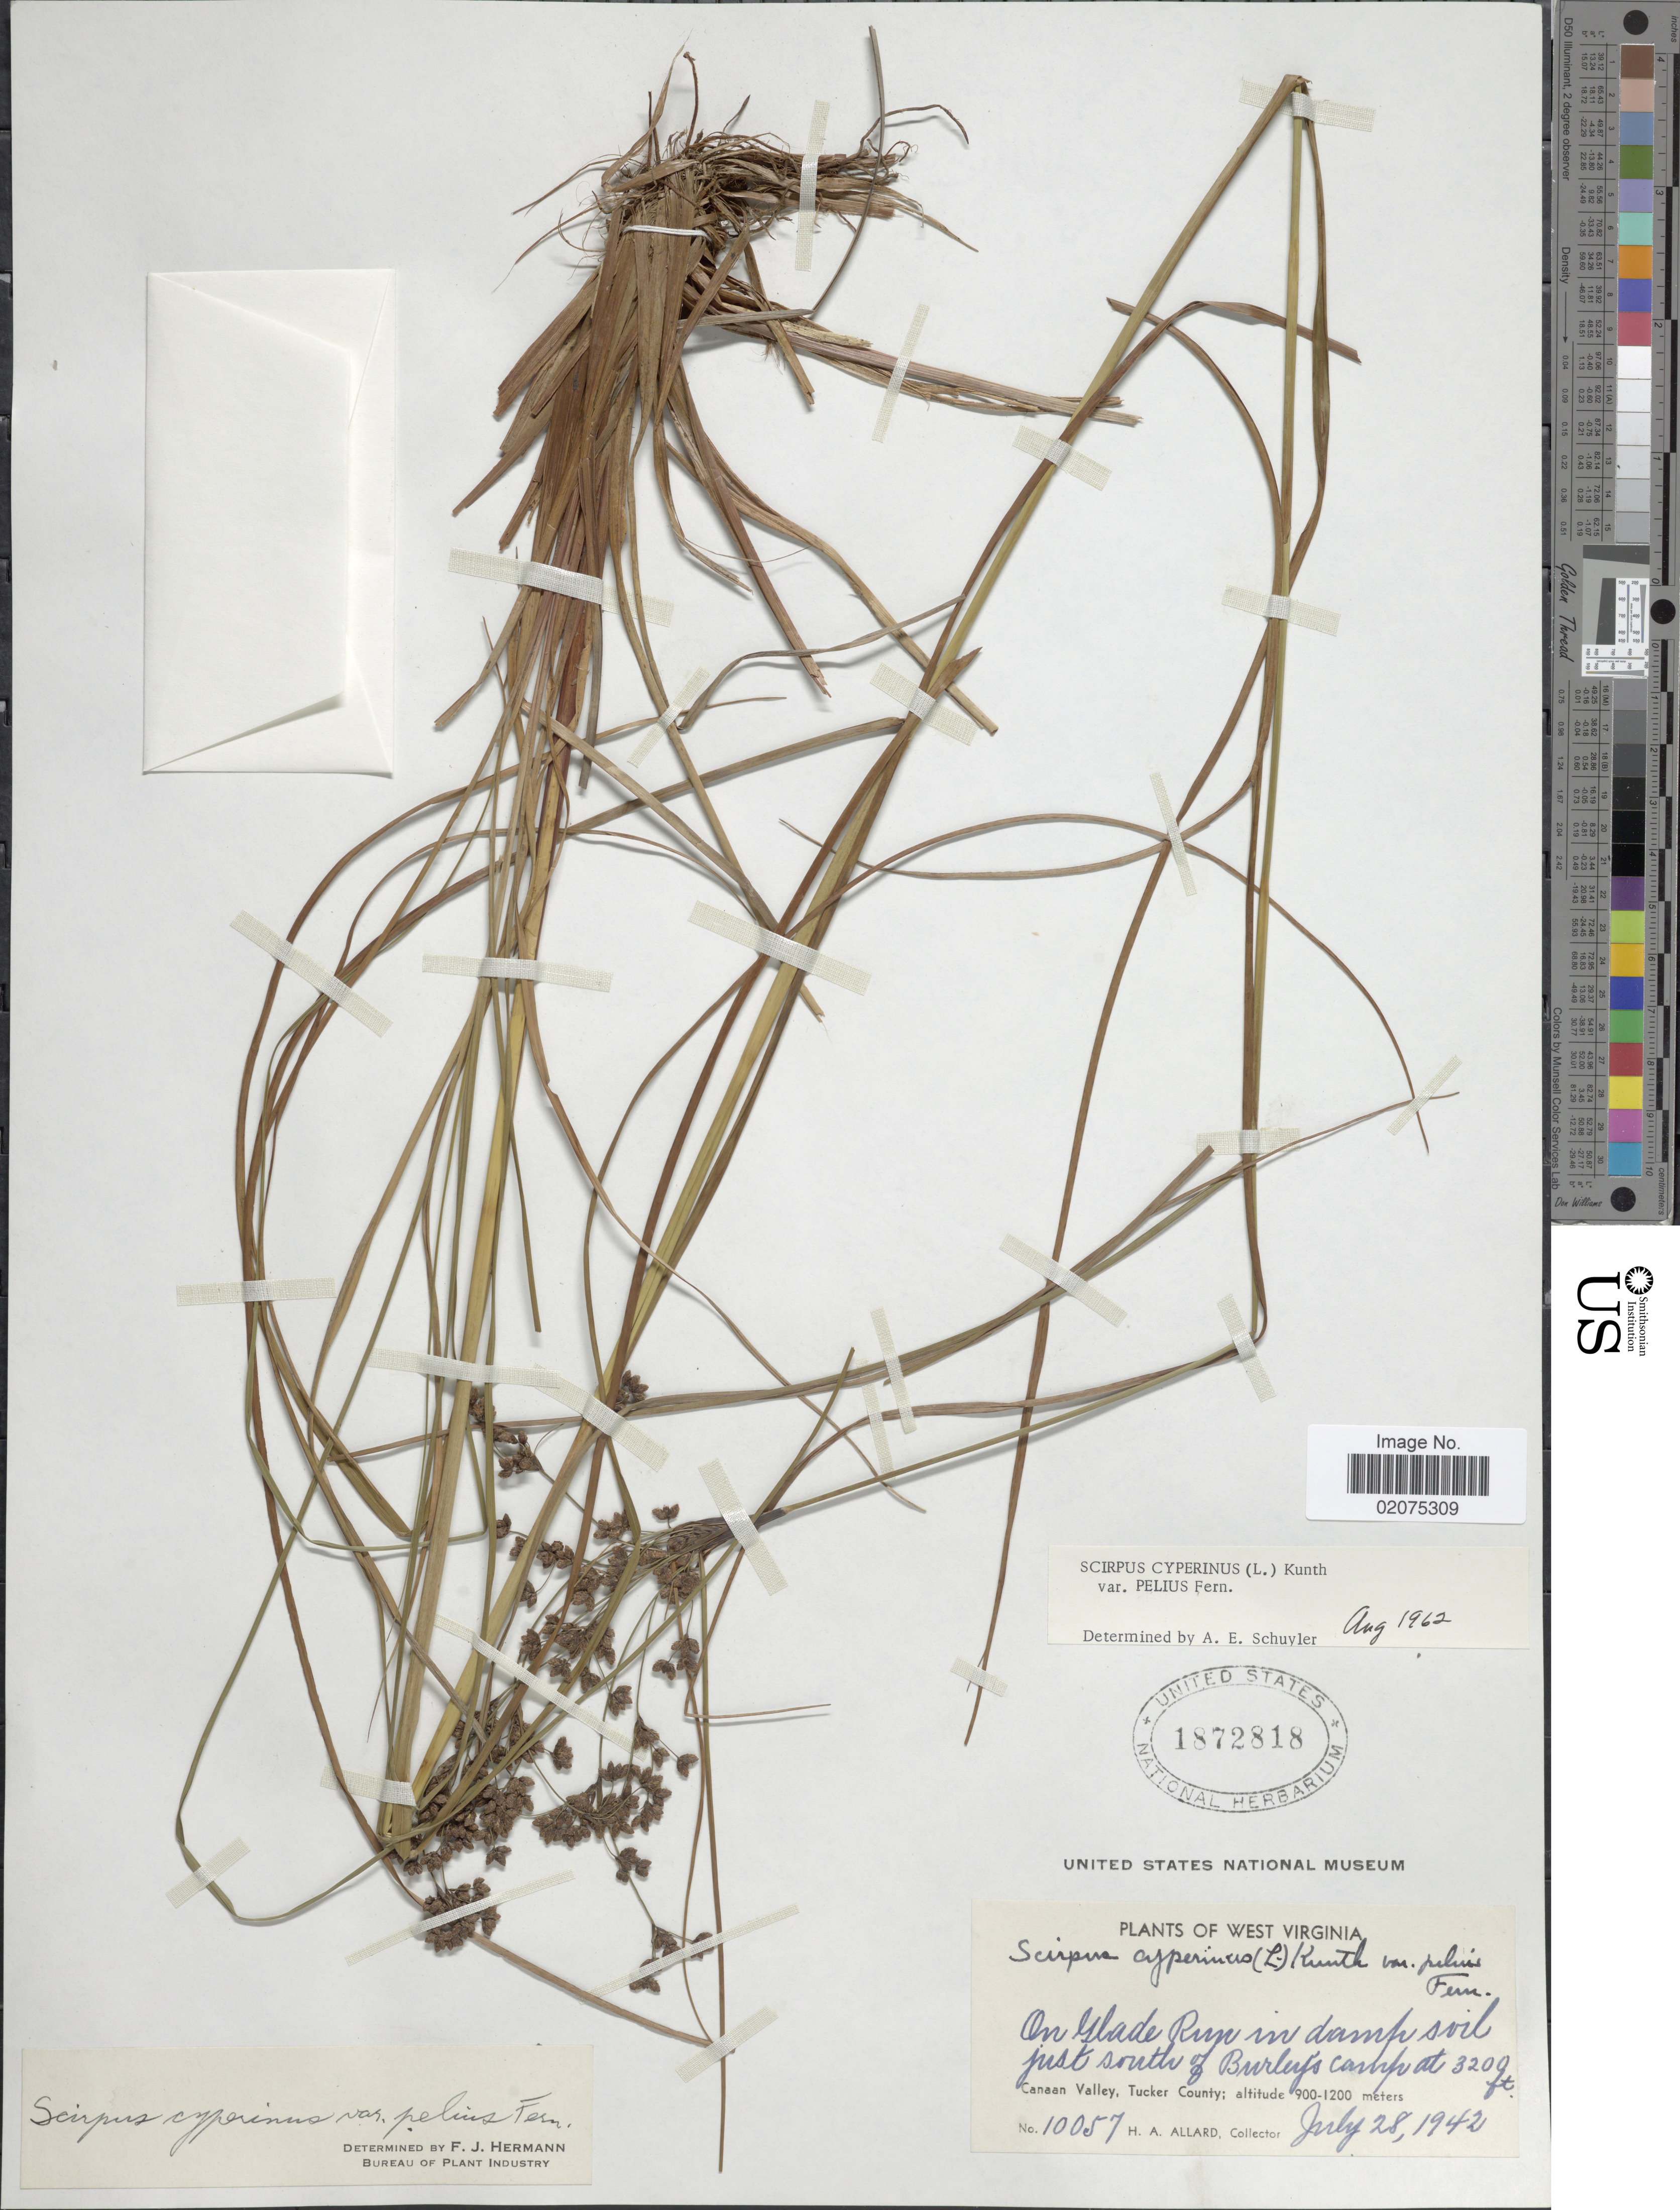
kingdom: Plantae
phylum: Tracheophyta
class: Liliopsida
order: Poales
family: Cyperaceae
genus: Scirpus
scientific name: Scirpus cyperinus var. pelius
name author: Fernald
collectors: H. A. Allard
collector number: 10057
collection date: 1942-07-28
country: United States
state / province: West Virginia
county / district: Tucker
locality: Glade Run, just south of Burley's Camp, Canaan Valley, Tucker County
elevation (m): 900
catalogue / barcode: US 1872818